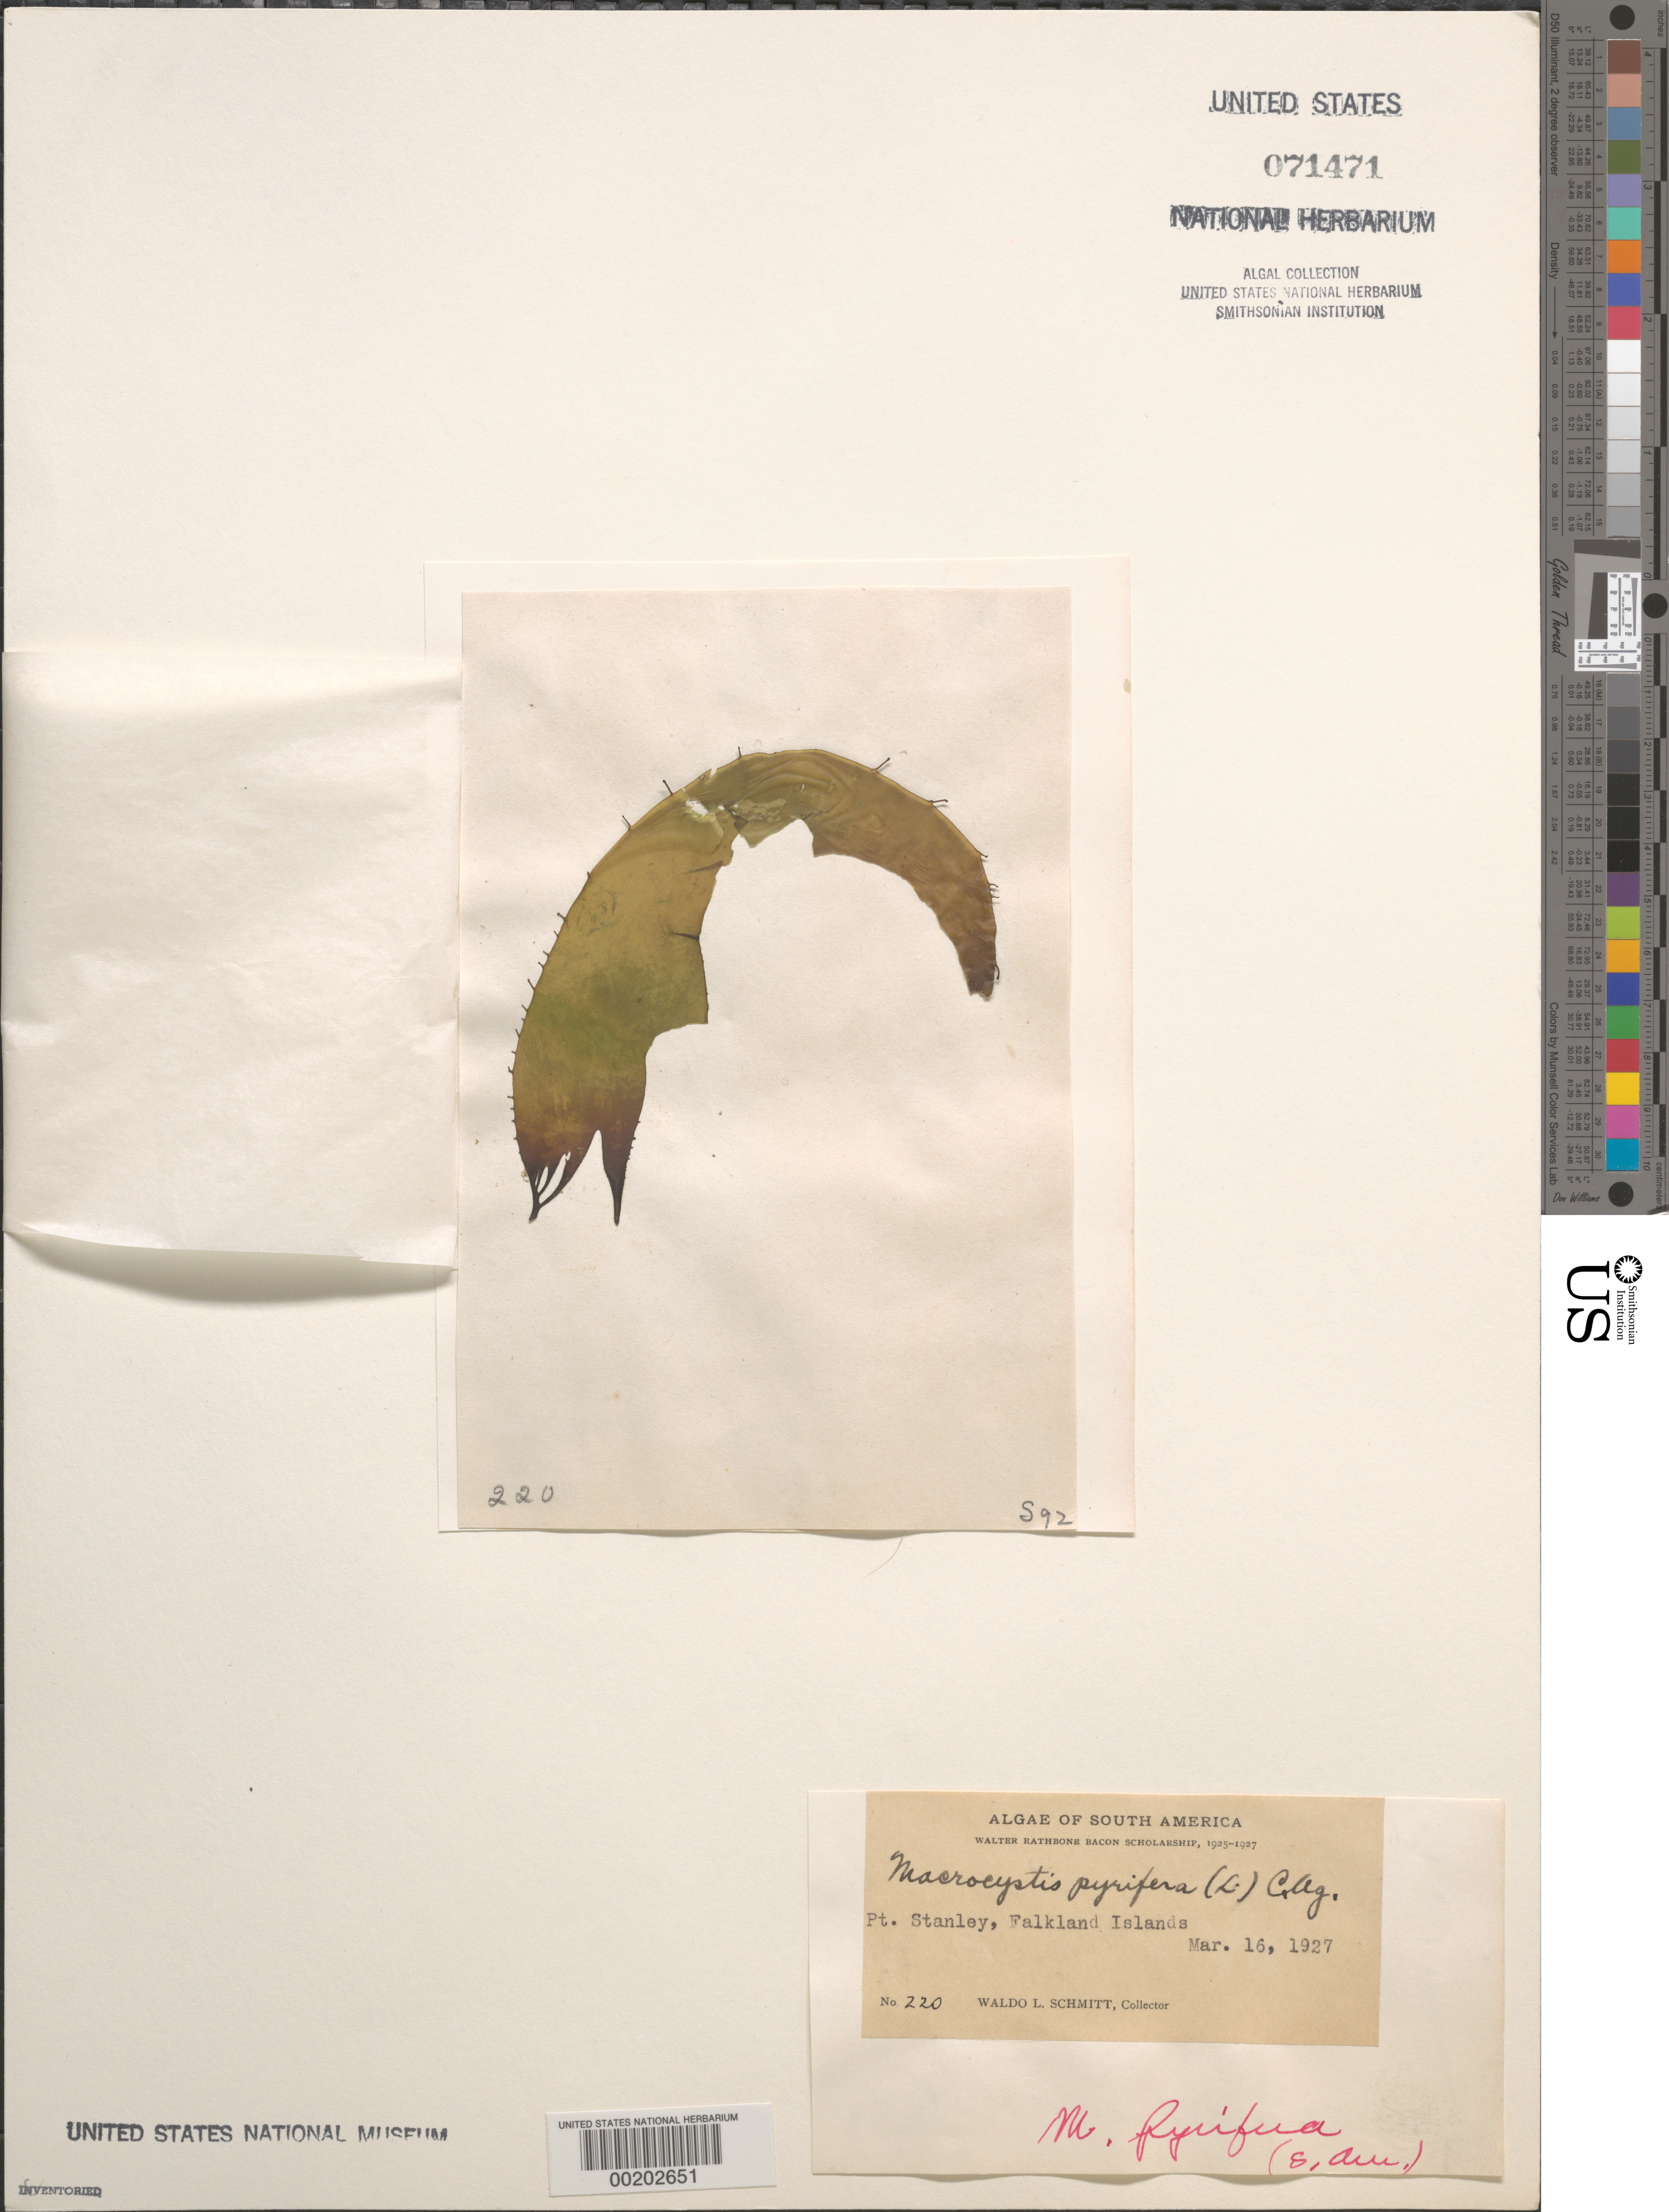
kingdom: Chromista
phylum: Ochrophyta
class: Phaeophyceae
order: Laminariales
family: Laminariaceae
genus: Macrocystis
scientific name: Macrocystis pyrifera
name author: (L.) C. Agardh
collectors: W. L. Schmitt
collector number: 220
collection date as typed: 16 Mar 1927 and 20 Mar 1927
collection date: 1927-03-16,1927-03-20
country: Falkland Islands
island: East Falkland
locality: Port Stanley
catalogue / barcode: US 71471